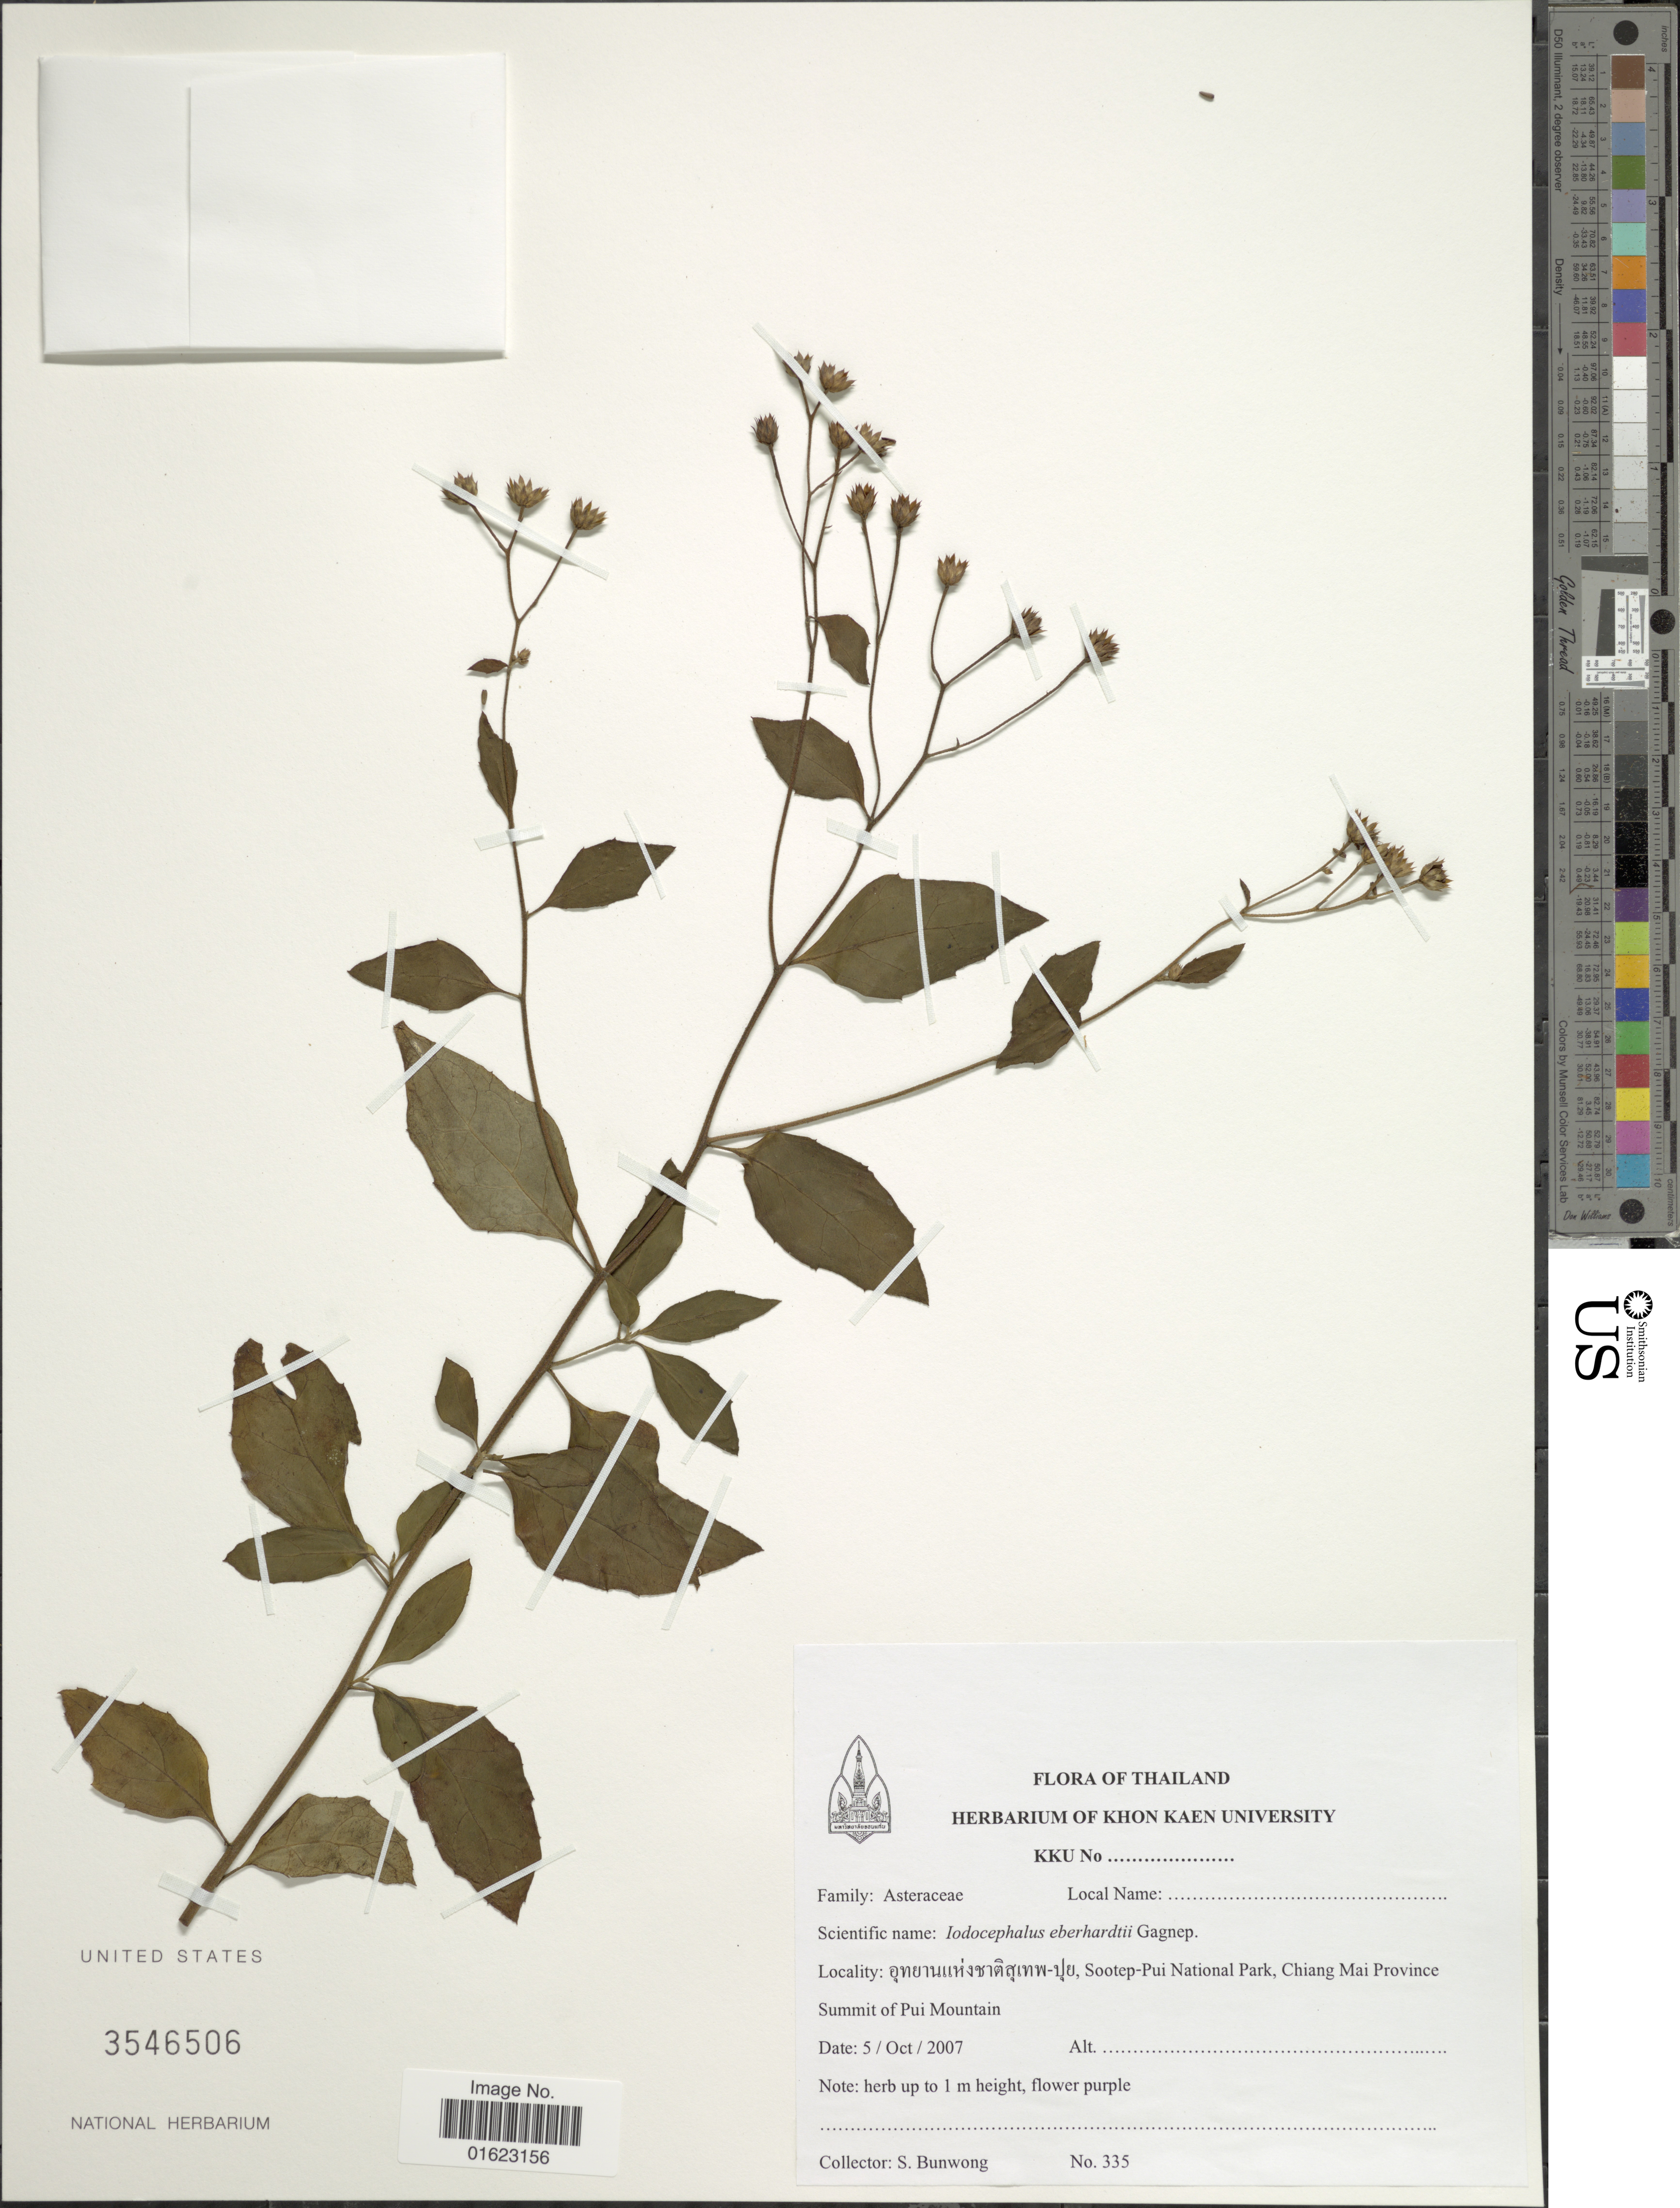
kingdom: Plantae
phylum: Tracheophyta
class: Magnoliopsida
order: Asterales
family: Asteraceae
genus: Iodocephalus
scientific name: Iodocephalus eberhardtii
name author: (Gagnep.) Bunwong & H. Rob.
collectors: S. Bunwong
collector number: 335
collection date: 2007-10-05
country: Thailand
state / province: Chiang Mai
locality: X, Sootep-Pui National Park, Chiang Mai Province. Summit of Pui Mountain.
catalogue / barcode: US 3546506